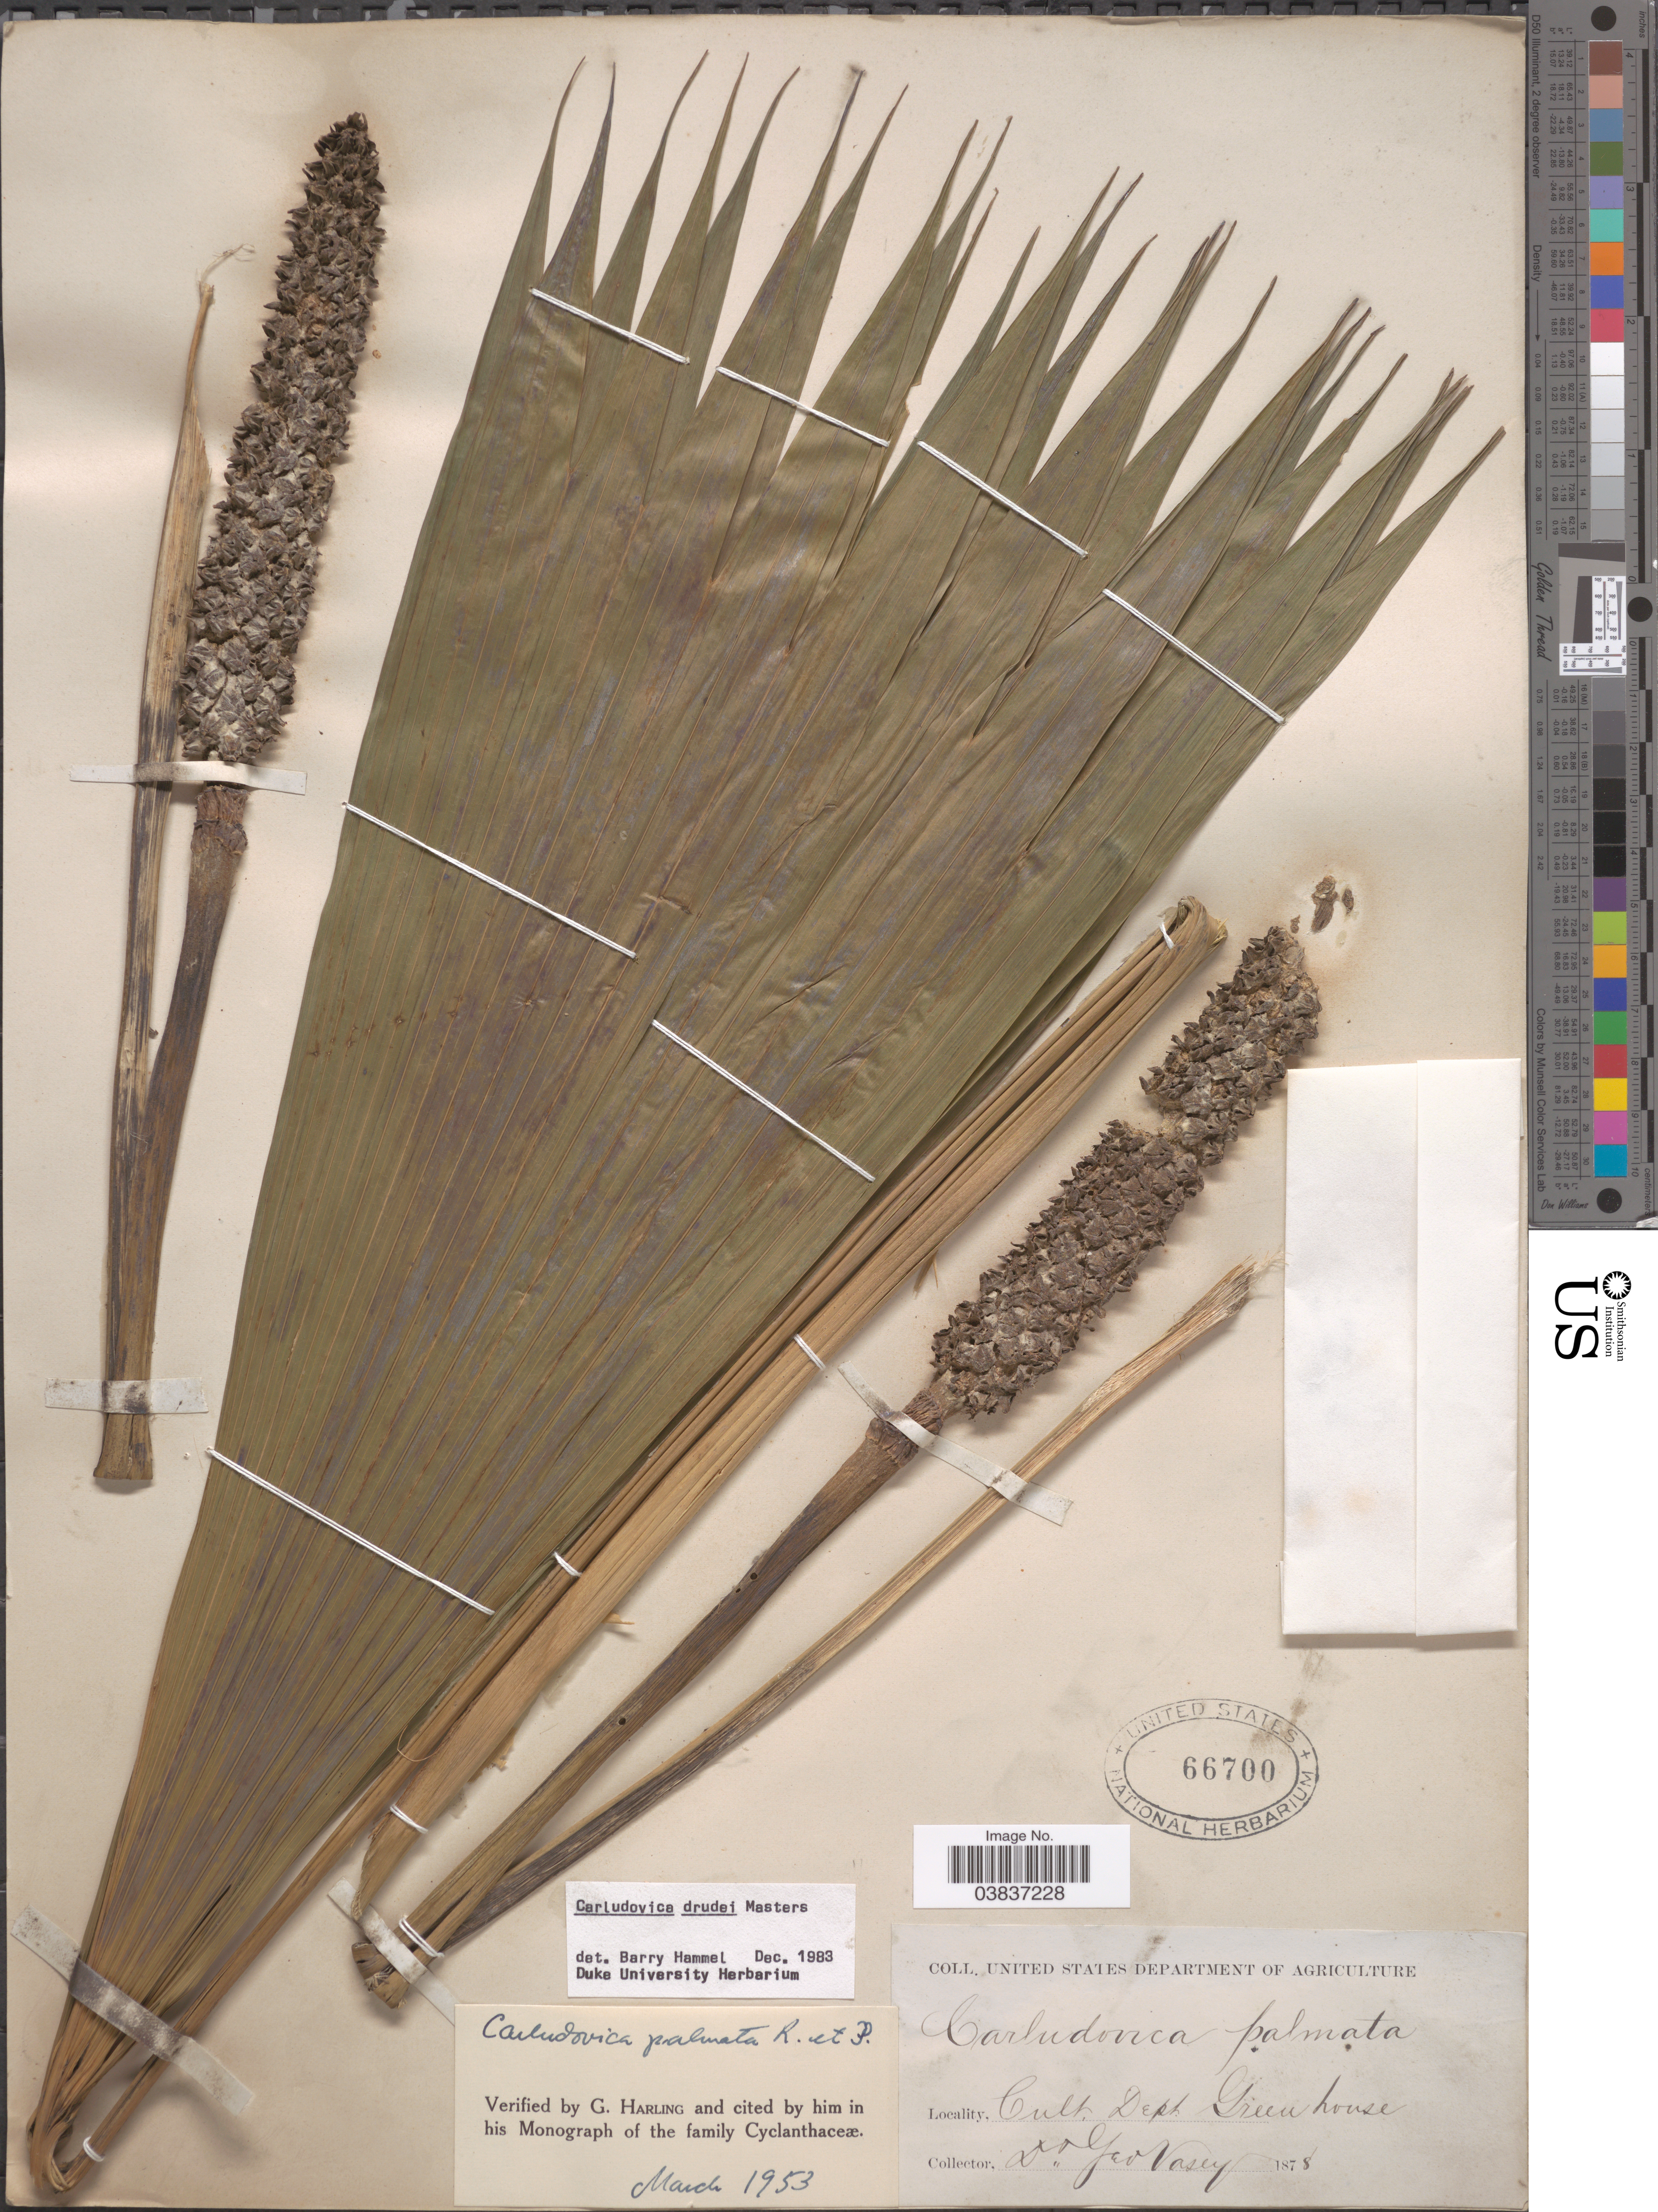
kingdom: Plantae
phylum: Tracheophyta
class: Liliopsida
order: Pandanales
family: Cyclanthaceae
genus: Carludovica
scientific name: Carludovica drudei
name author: Mast.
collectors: G. Vasey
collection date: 1878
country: United States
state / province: District of Columbia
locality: Dept. Greenhouse.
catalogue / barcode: US 66700